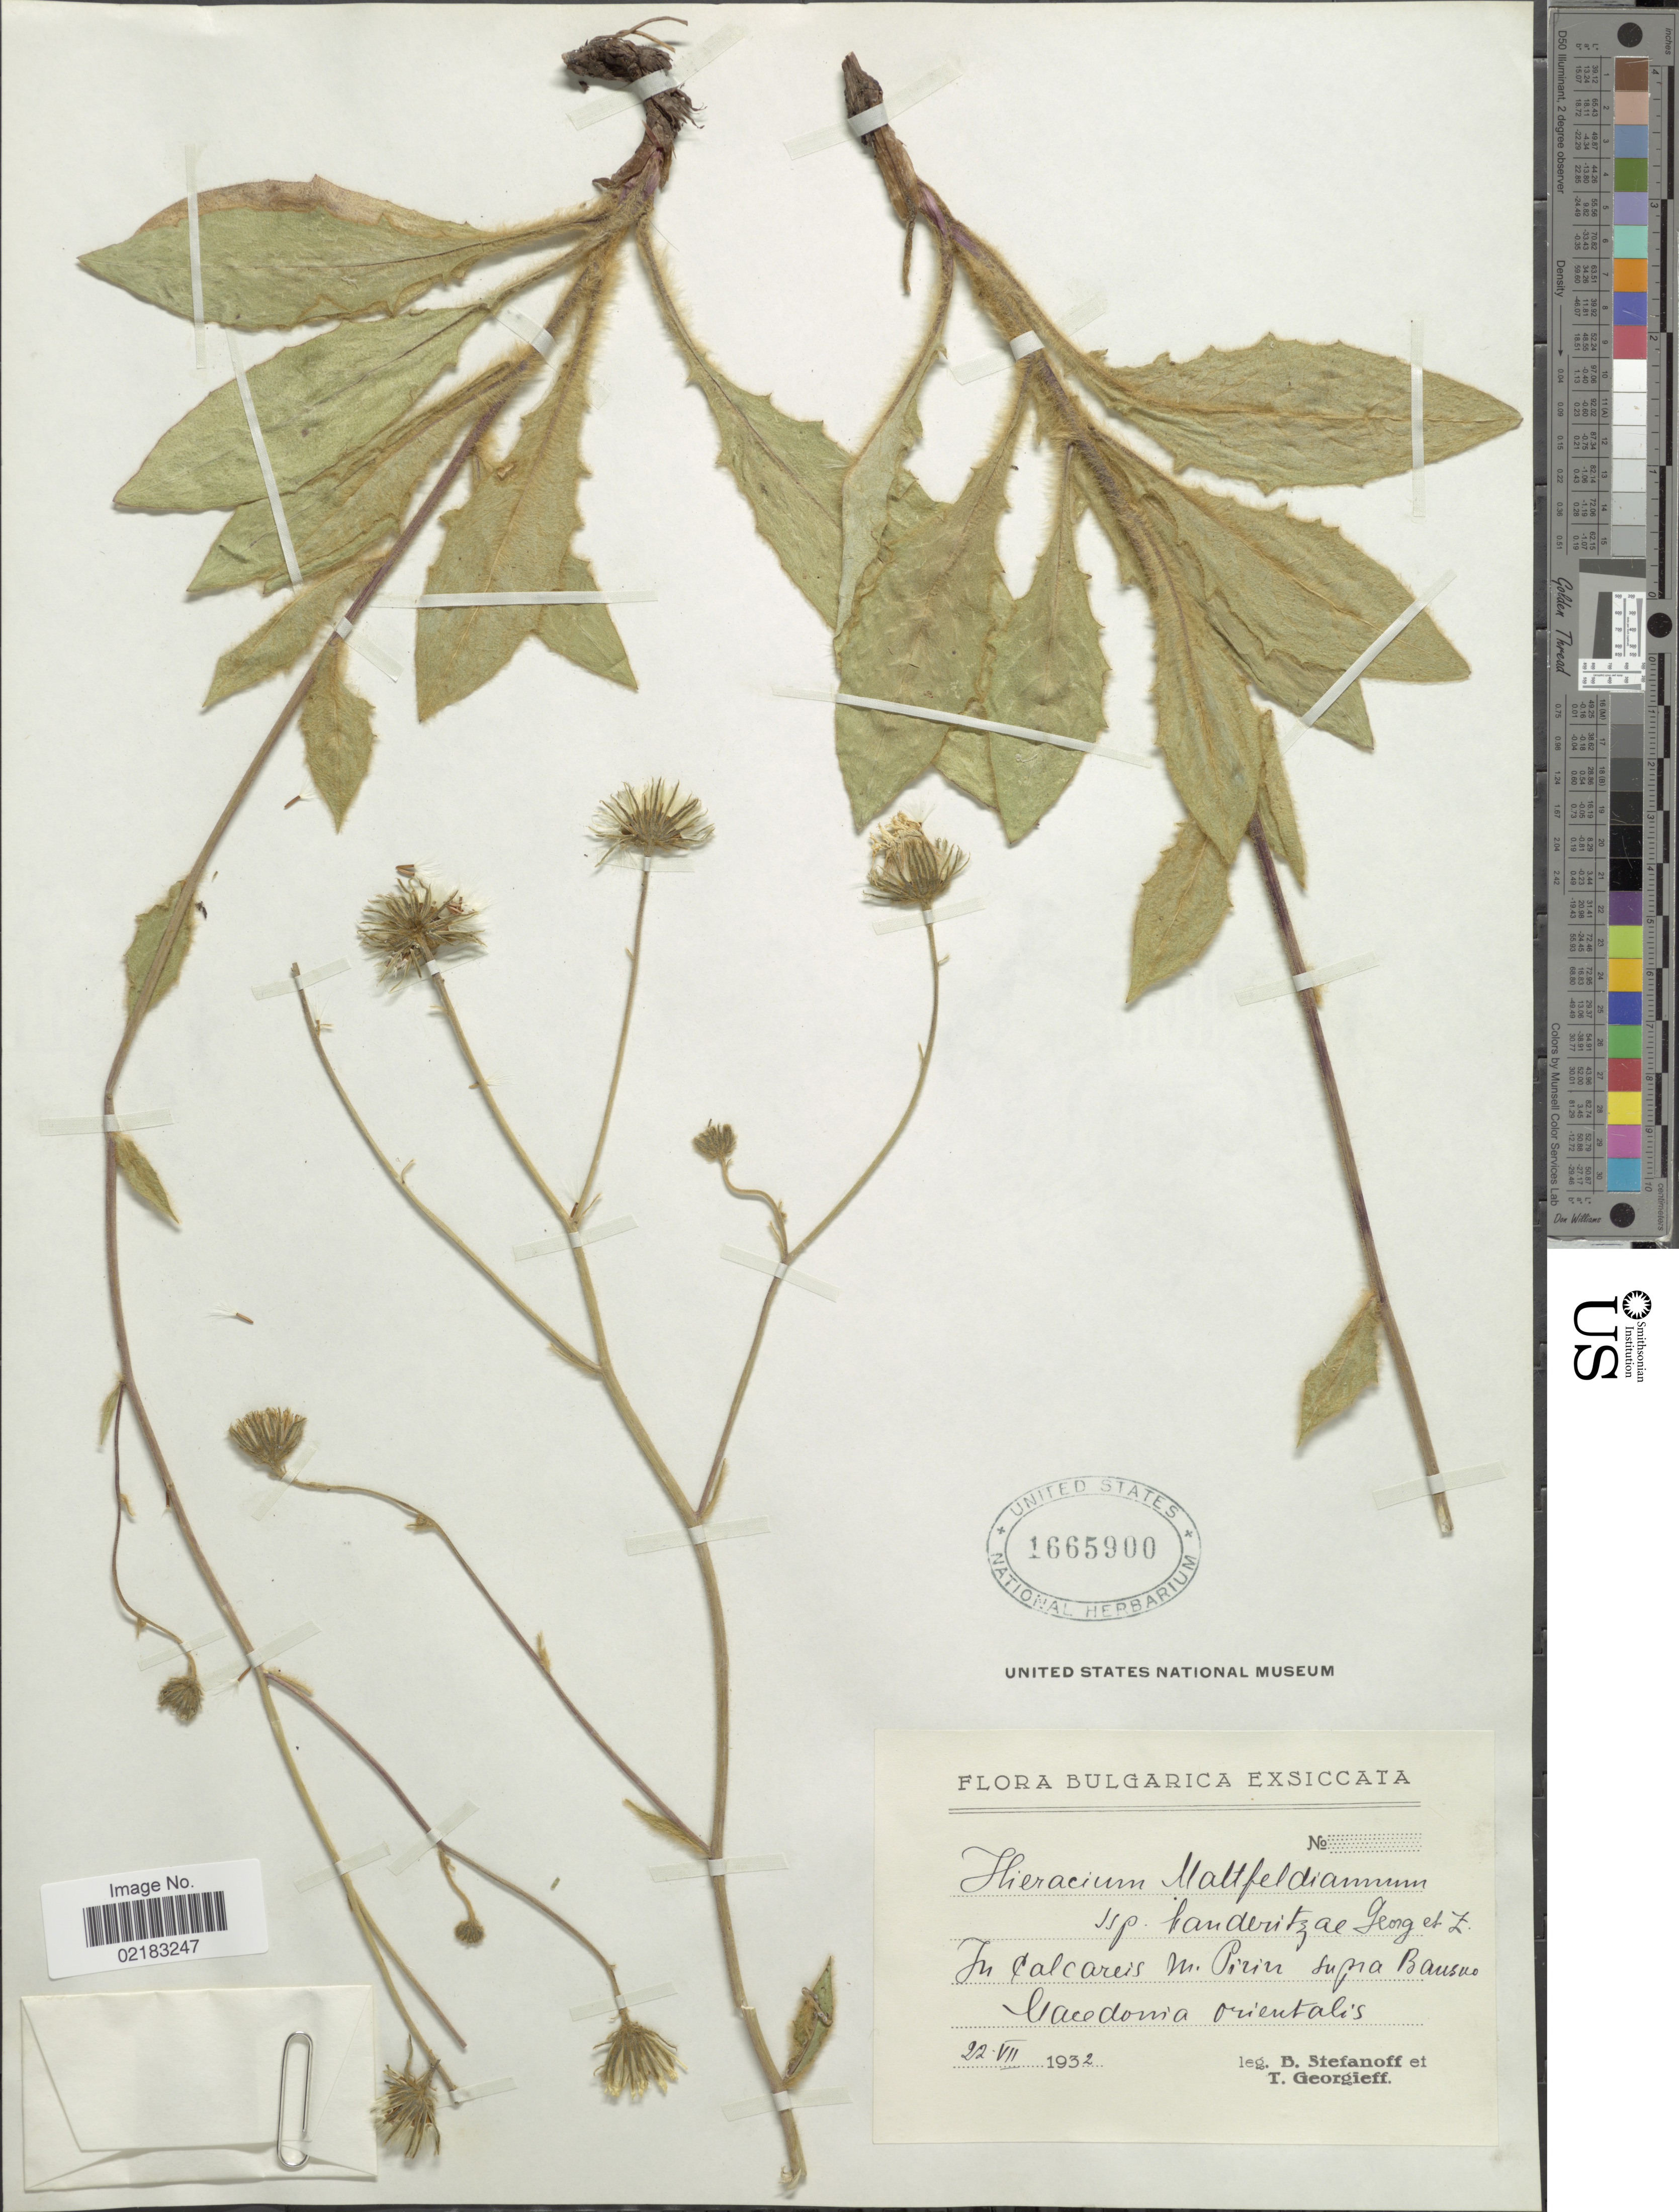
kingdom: Plantae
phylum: Tracheophyta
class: Magnoliopsida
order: Asterales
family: Asteraceae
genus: Hieracium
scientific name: Hieracium mattfeldianum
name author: Zahn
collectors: B. Stefanoff & T. Georgieff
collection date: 1932-07-22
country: Bulgaria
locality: Macedonia orientalis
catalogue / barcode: US 1665900